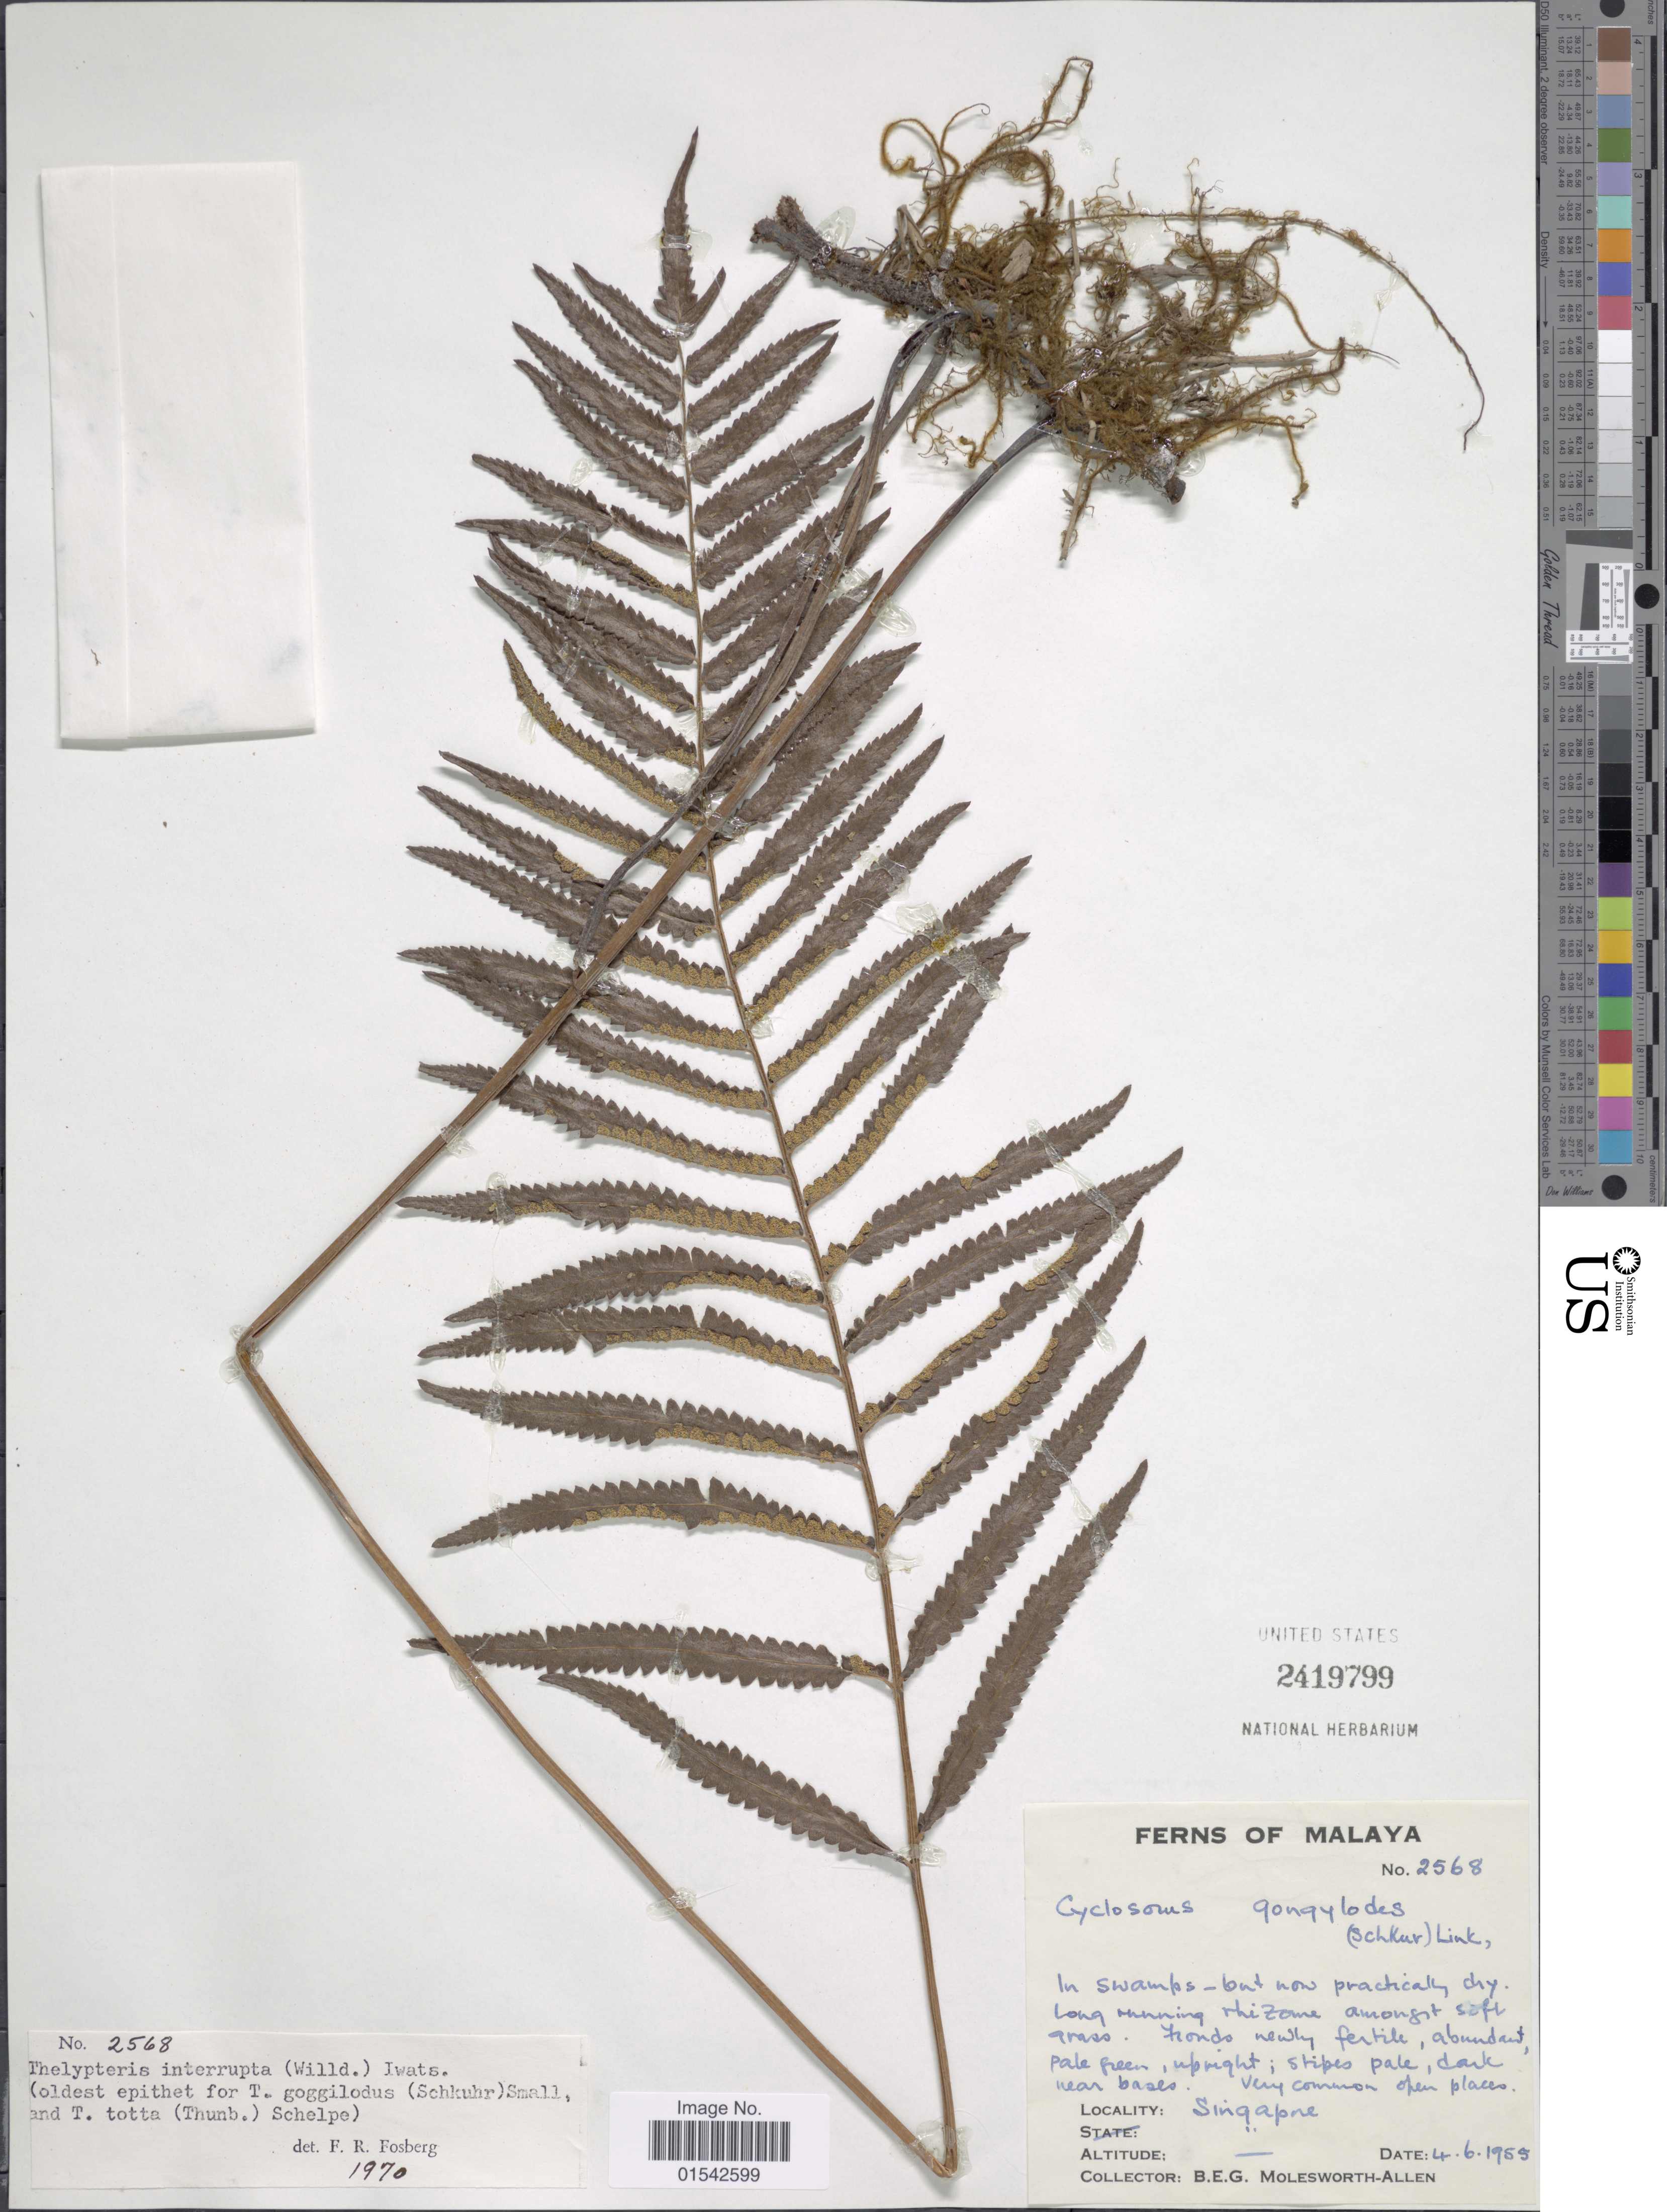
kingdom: Plantae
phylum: Tracheophyta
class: Polypodiopsida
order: Polypodiales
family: Thelypteridaceae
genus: Cyclosorus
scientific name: Cyclosorus interruptus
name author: (Willd.) H. Itô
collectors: B. E. G. Molesworth-Allen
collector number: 2568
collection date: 1959-06-04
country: Singapore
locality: Malaya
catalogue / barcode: US 2419799